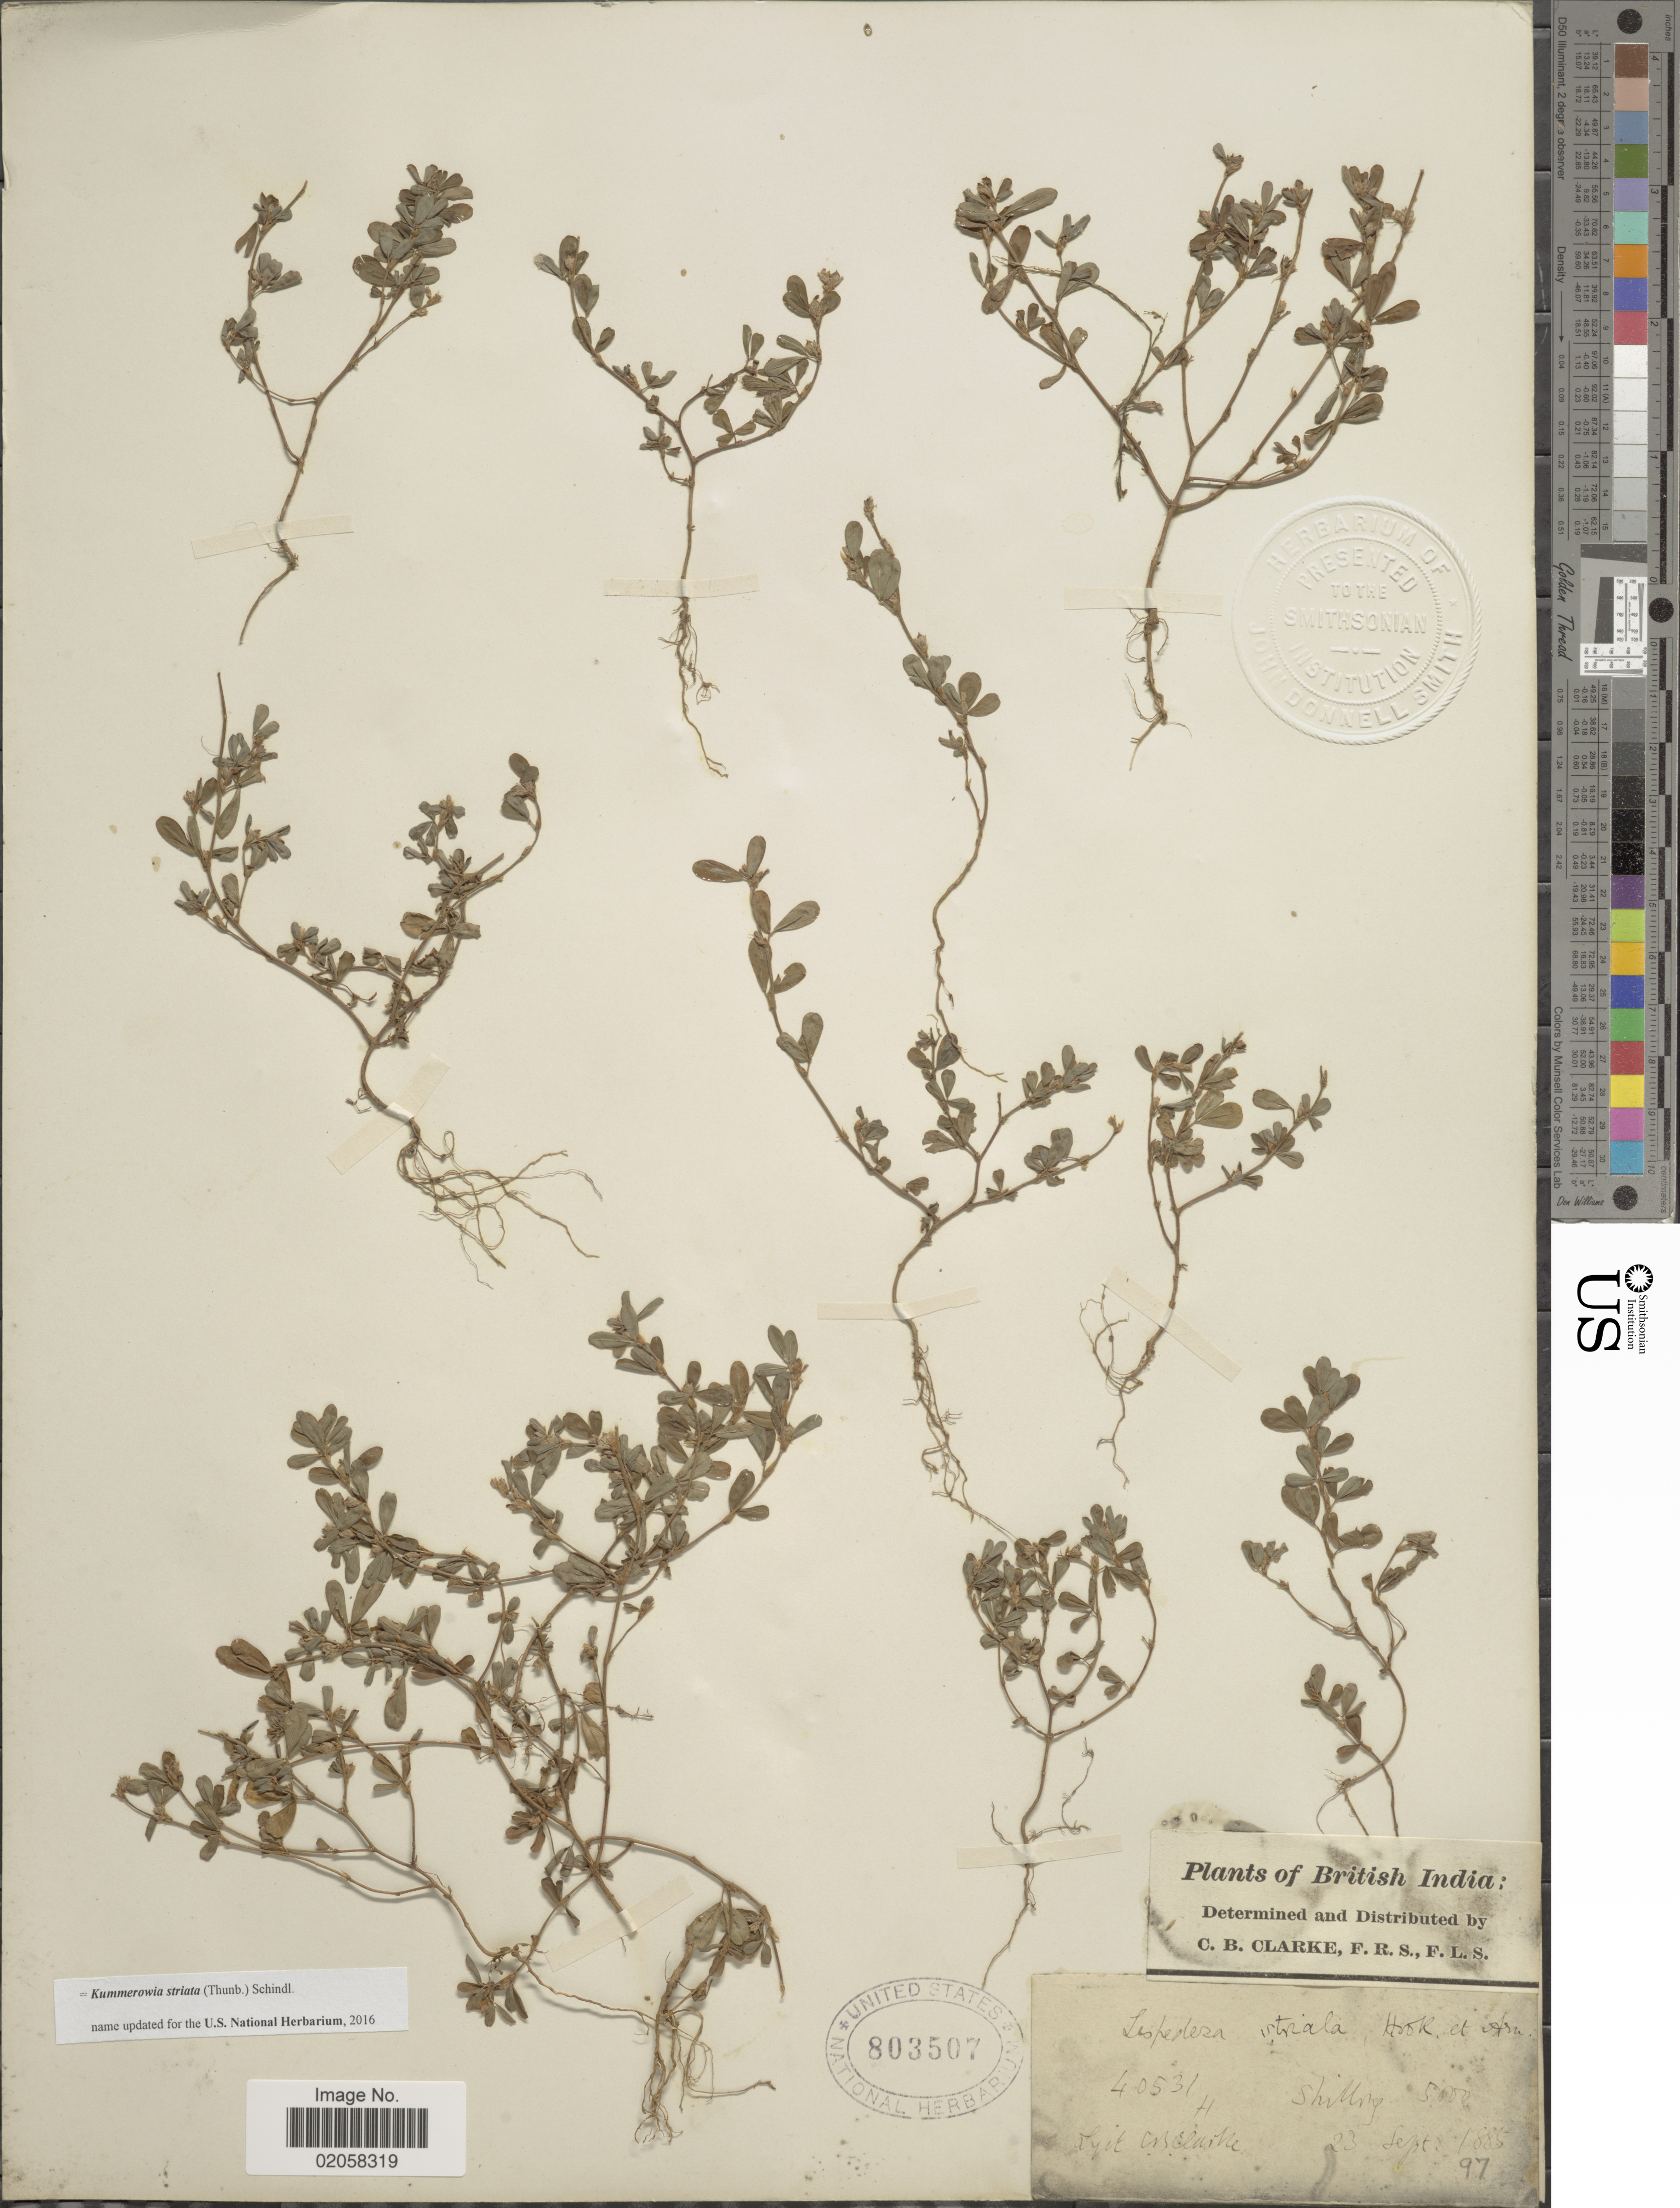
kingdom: Plantae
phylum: Tracheophyta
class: Magnoliopsida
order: Fabales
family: Fabaceae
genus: Kummerowia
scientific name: Kummerowia striata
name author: (Thunb.) Schindl.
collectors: C. B. Clarke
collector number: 40531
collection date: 1885-09-23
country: India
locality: British India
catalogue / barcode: US 803507